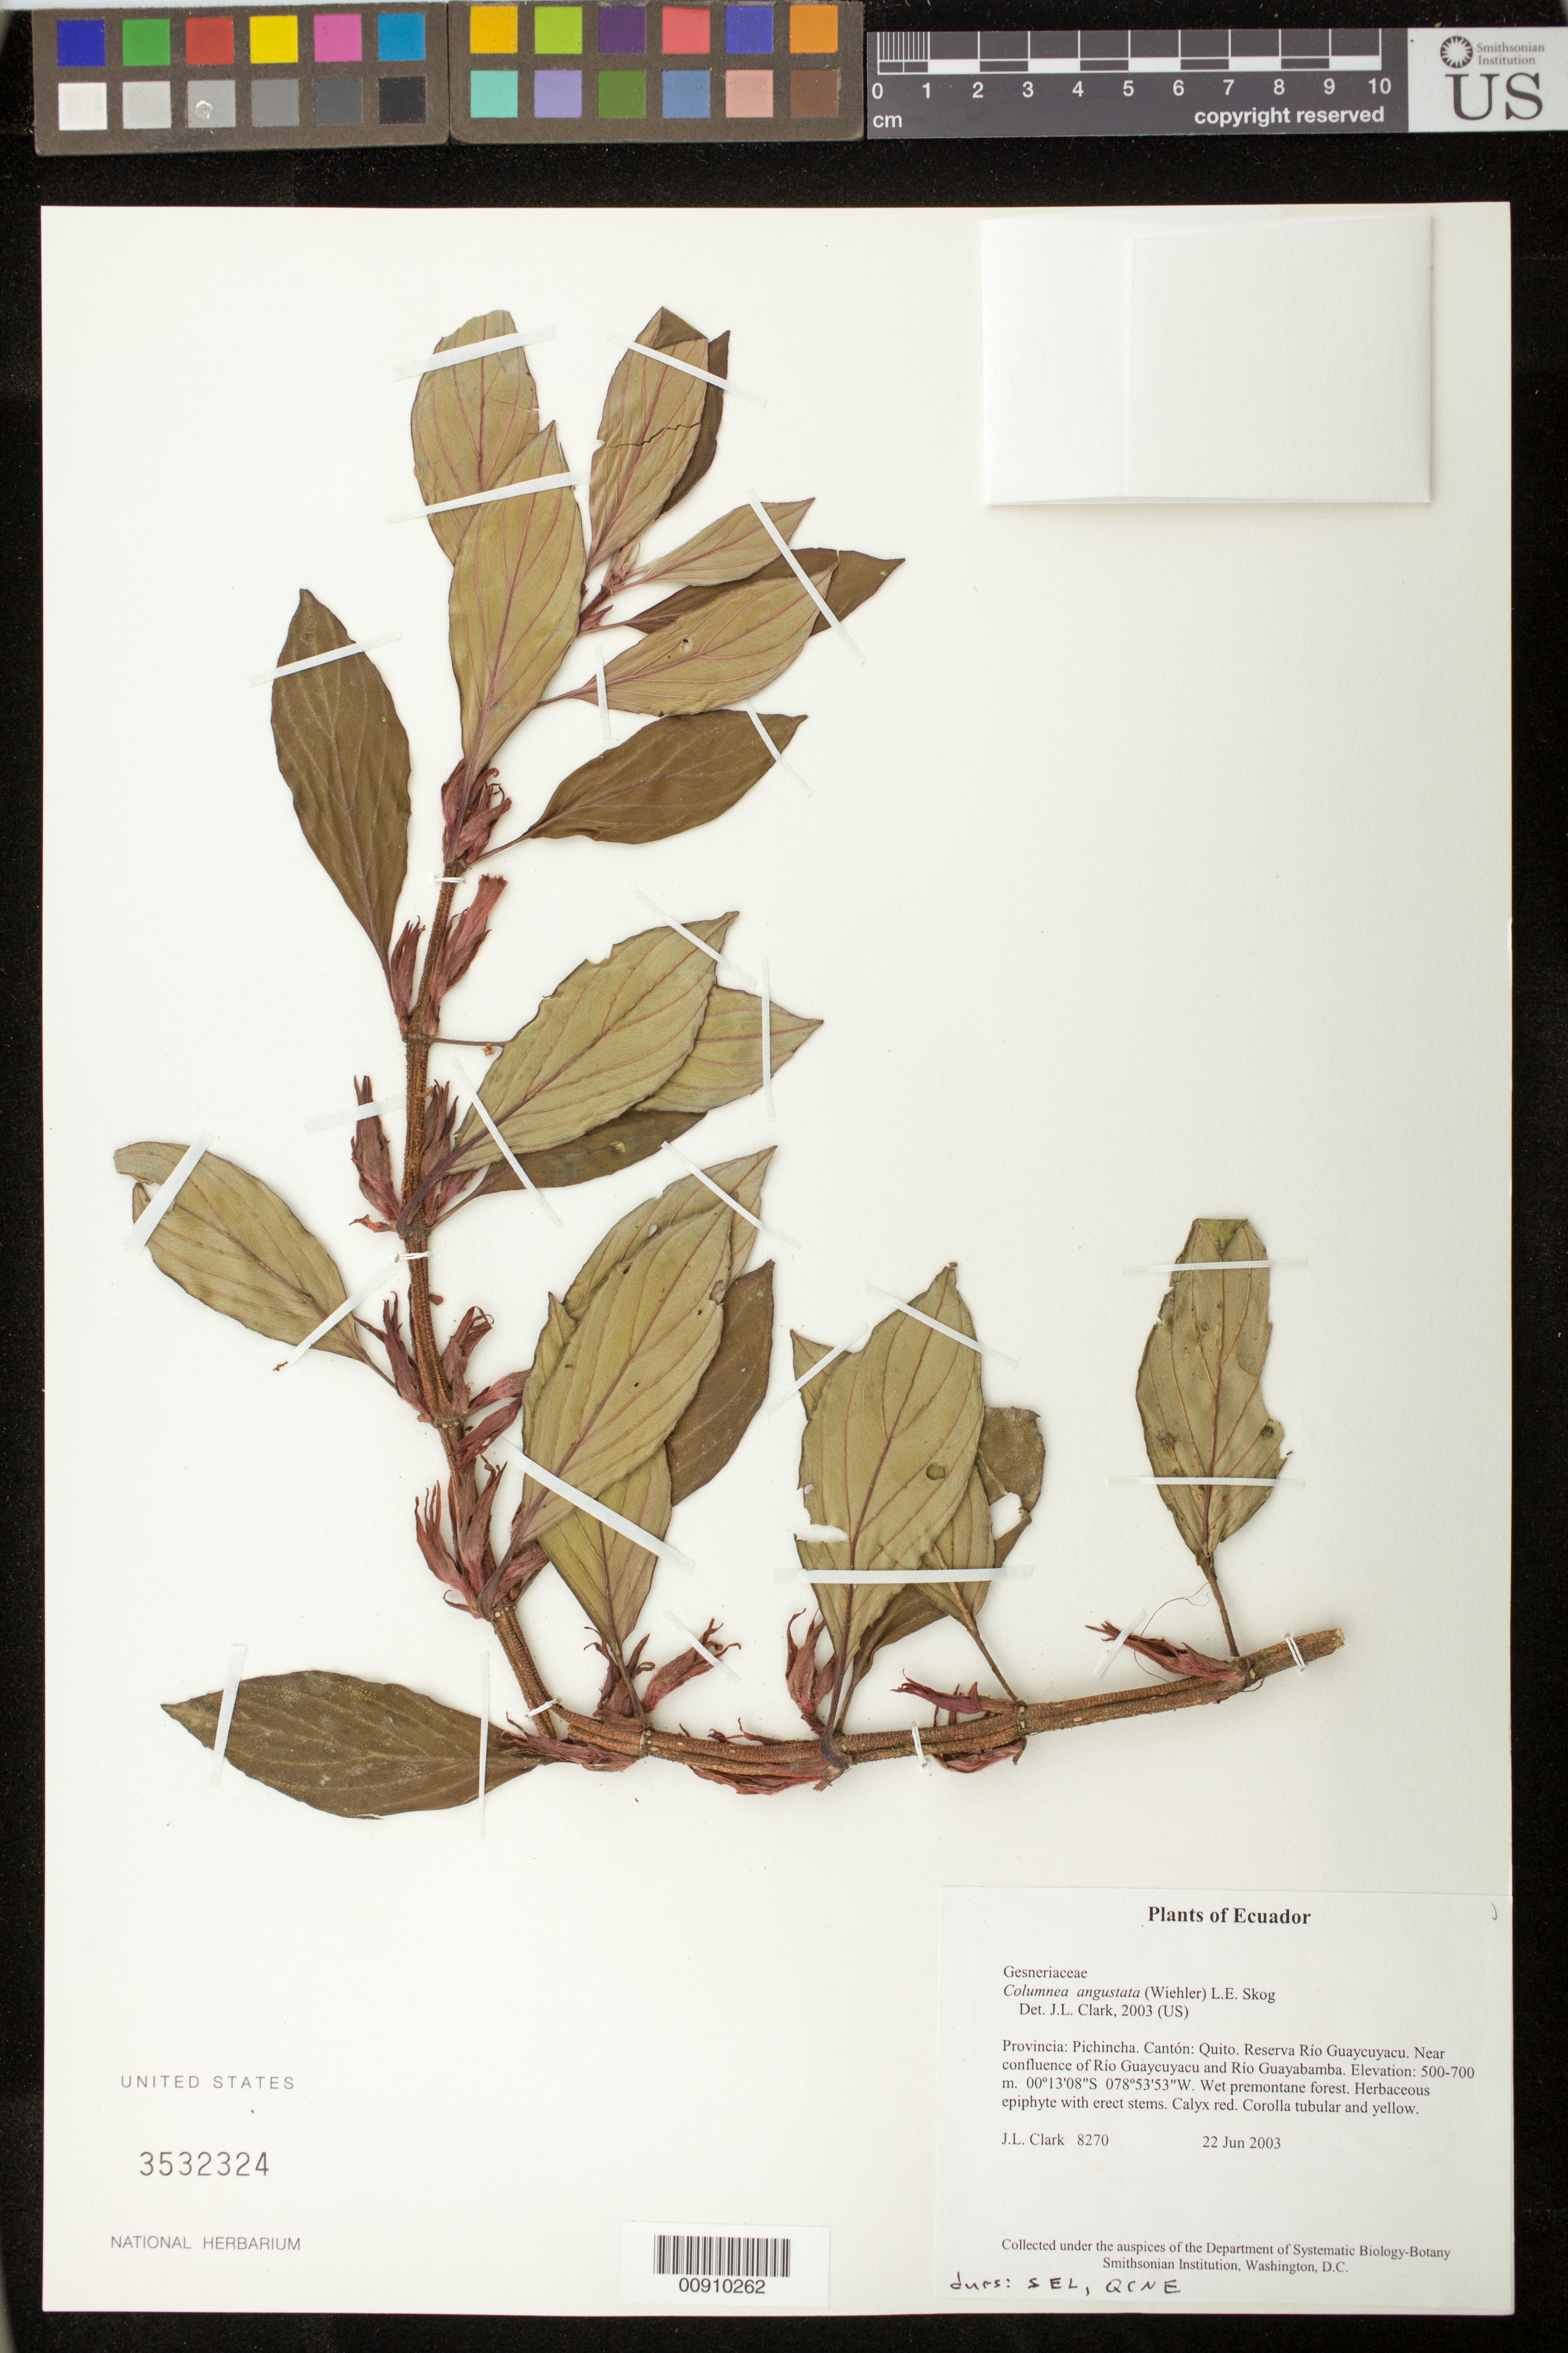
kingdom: Plantae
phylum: Tracheophyta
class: Magnoliopsida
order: Lamiales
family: Gesneriaceae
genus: Columnea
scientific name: Columnea angustata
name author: (Wiehler) L.E. Skog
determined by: Clark, J. L., (SEL), The Marie Selby Botanical Garden (UNITED STATES)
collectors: J. L. Clark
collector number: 8270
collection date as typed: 22 Jun 2003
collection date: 2003-06-22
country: Ecuador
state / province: Pichincha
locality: Quito. Reserva Río Guaycuyacu. Near confluence of Río Guaycuyacu and Río Guayabamba.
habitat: Wet premontane forest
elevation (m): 500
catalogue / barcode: US 3532324